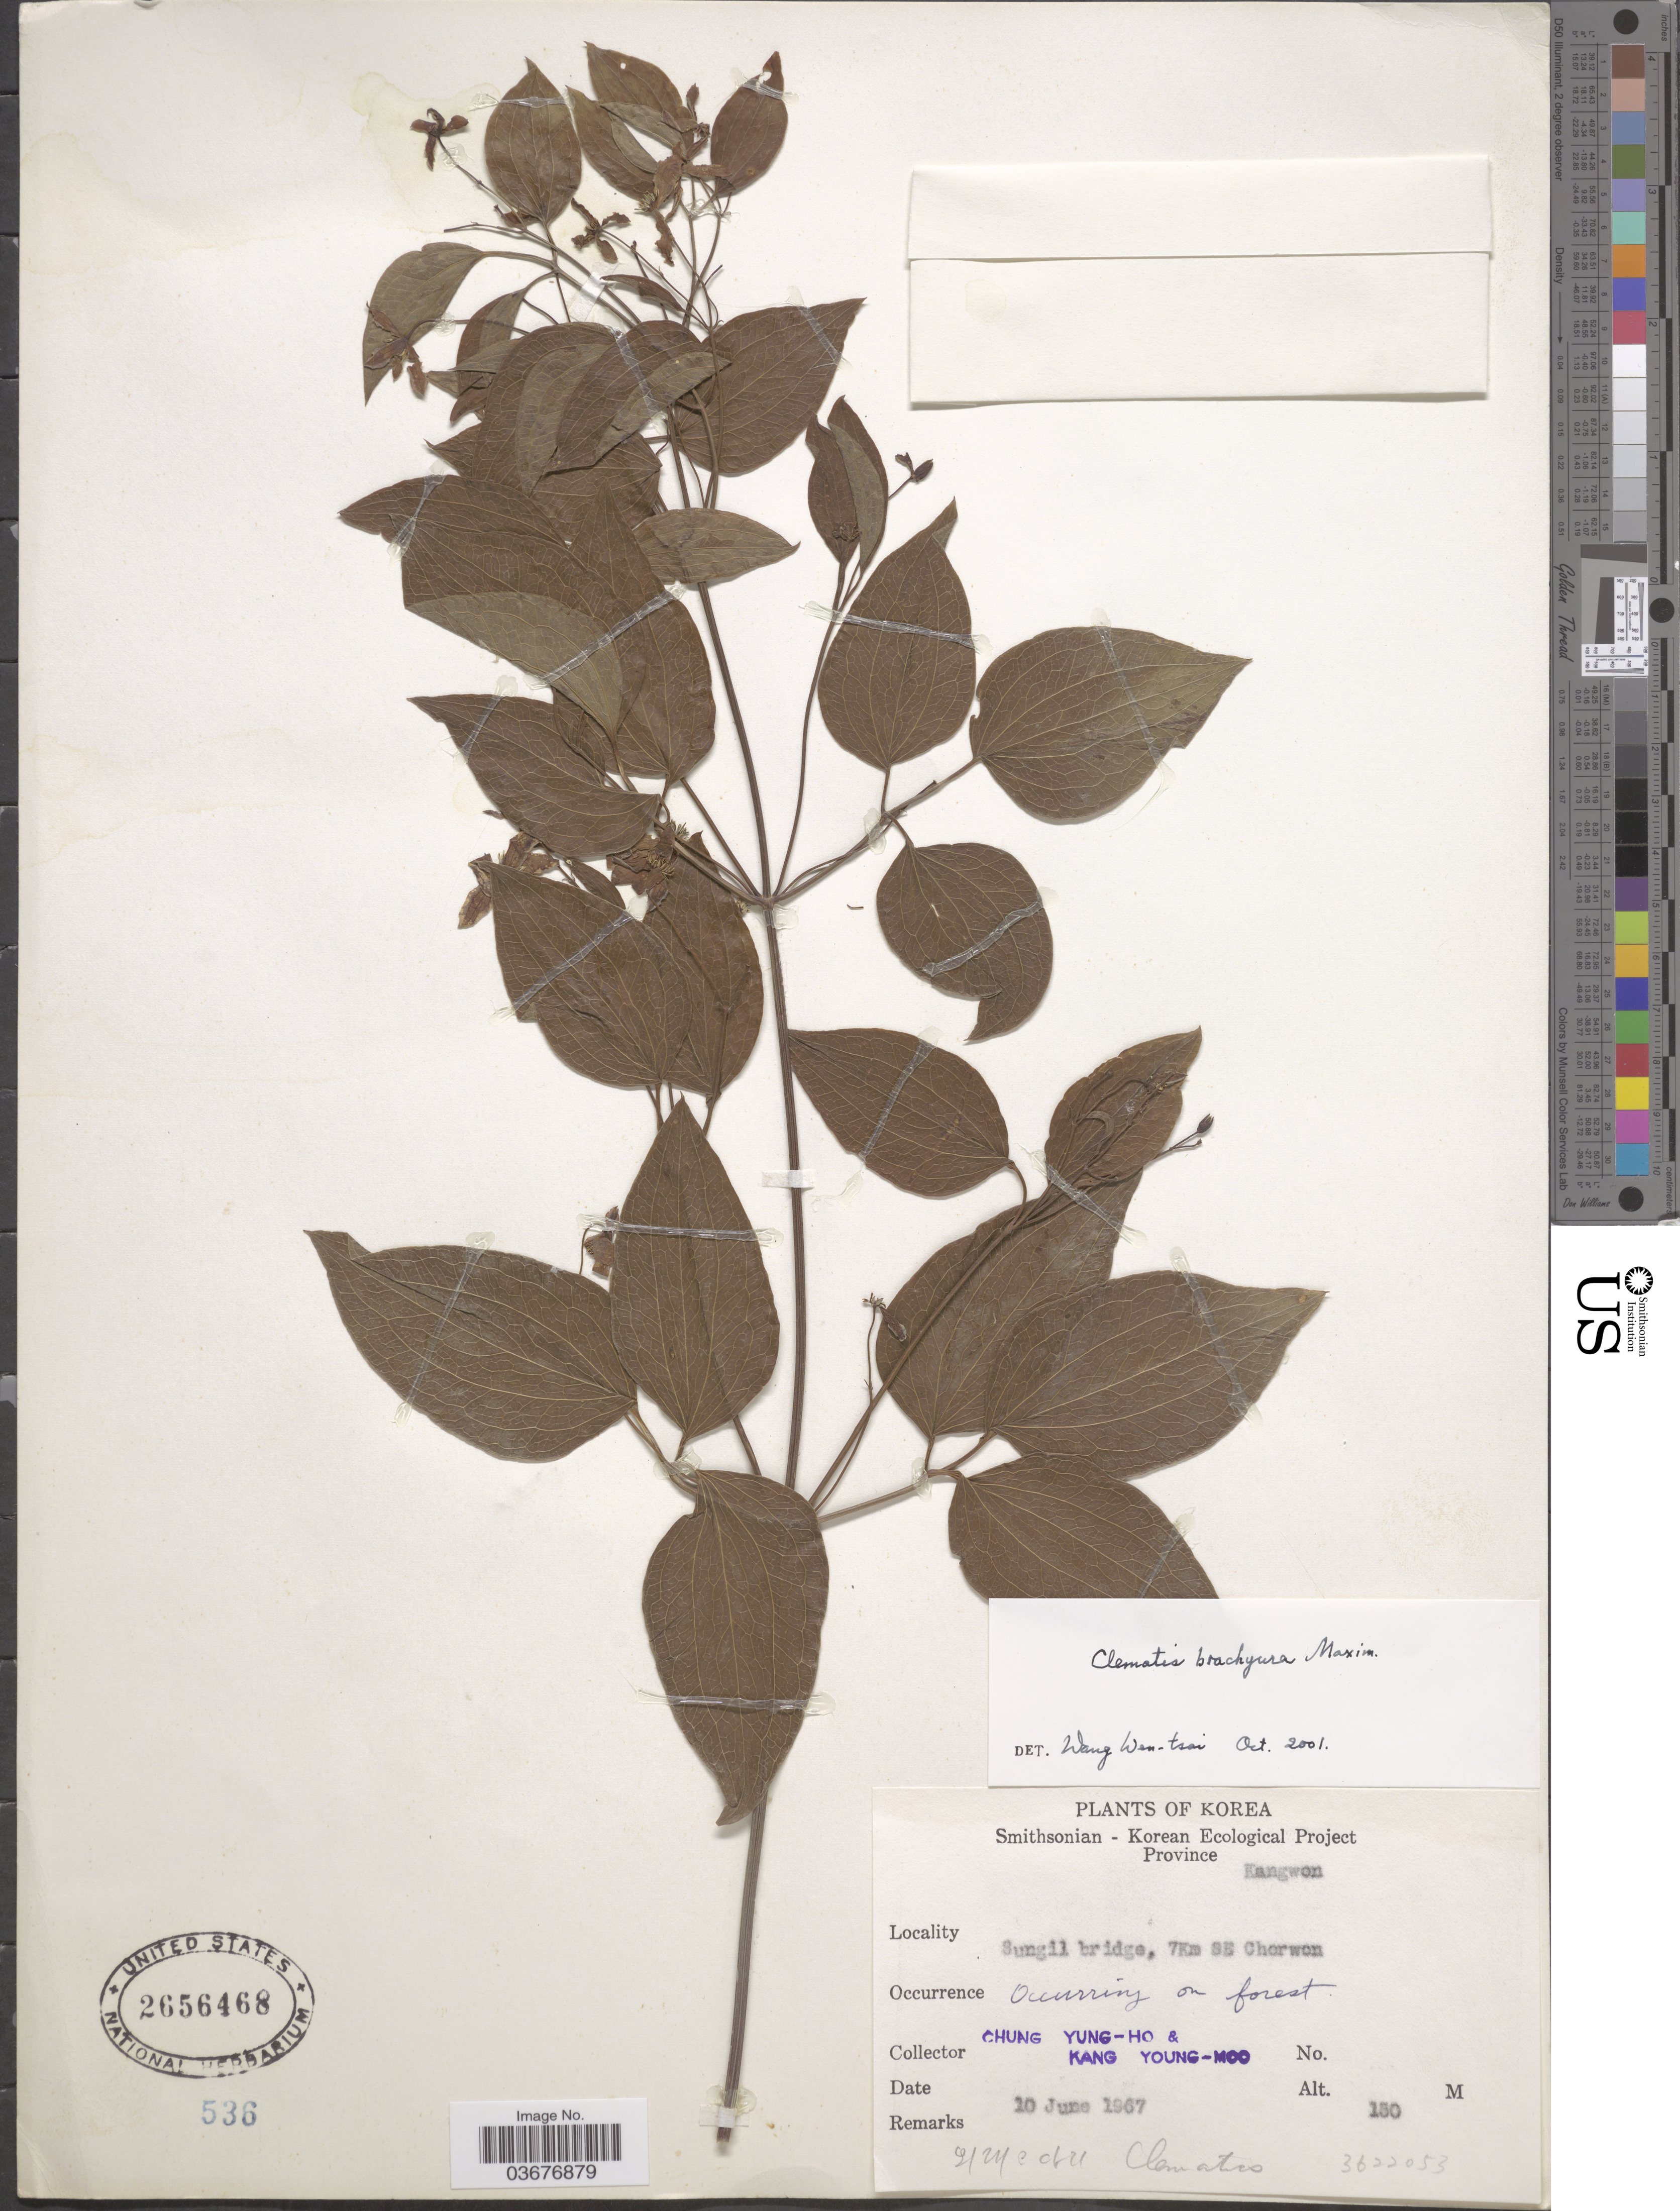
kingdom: Plantae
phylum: Tracheophyta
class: Magnoliopsida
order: Ranunculales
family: Ranunculaceae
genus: Clematis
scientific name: Clematis brachyura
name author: Maxim.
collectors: C. Yung-Ho & K. Young-Moo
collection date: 1967-06-10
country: North Korea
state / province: Kangwon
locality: Korea. Sungil bridge, 7Km SE Chorwon.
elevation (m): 150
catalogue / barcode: US 2656468